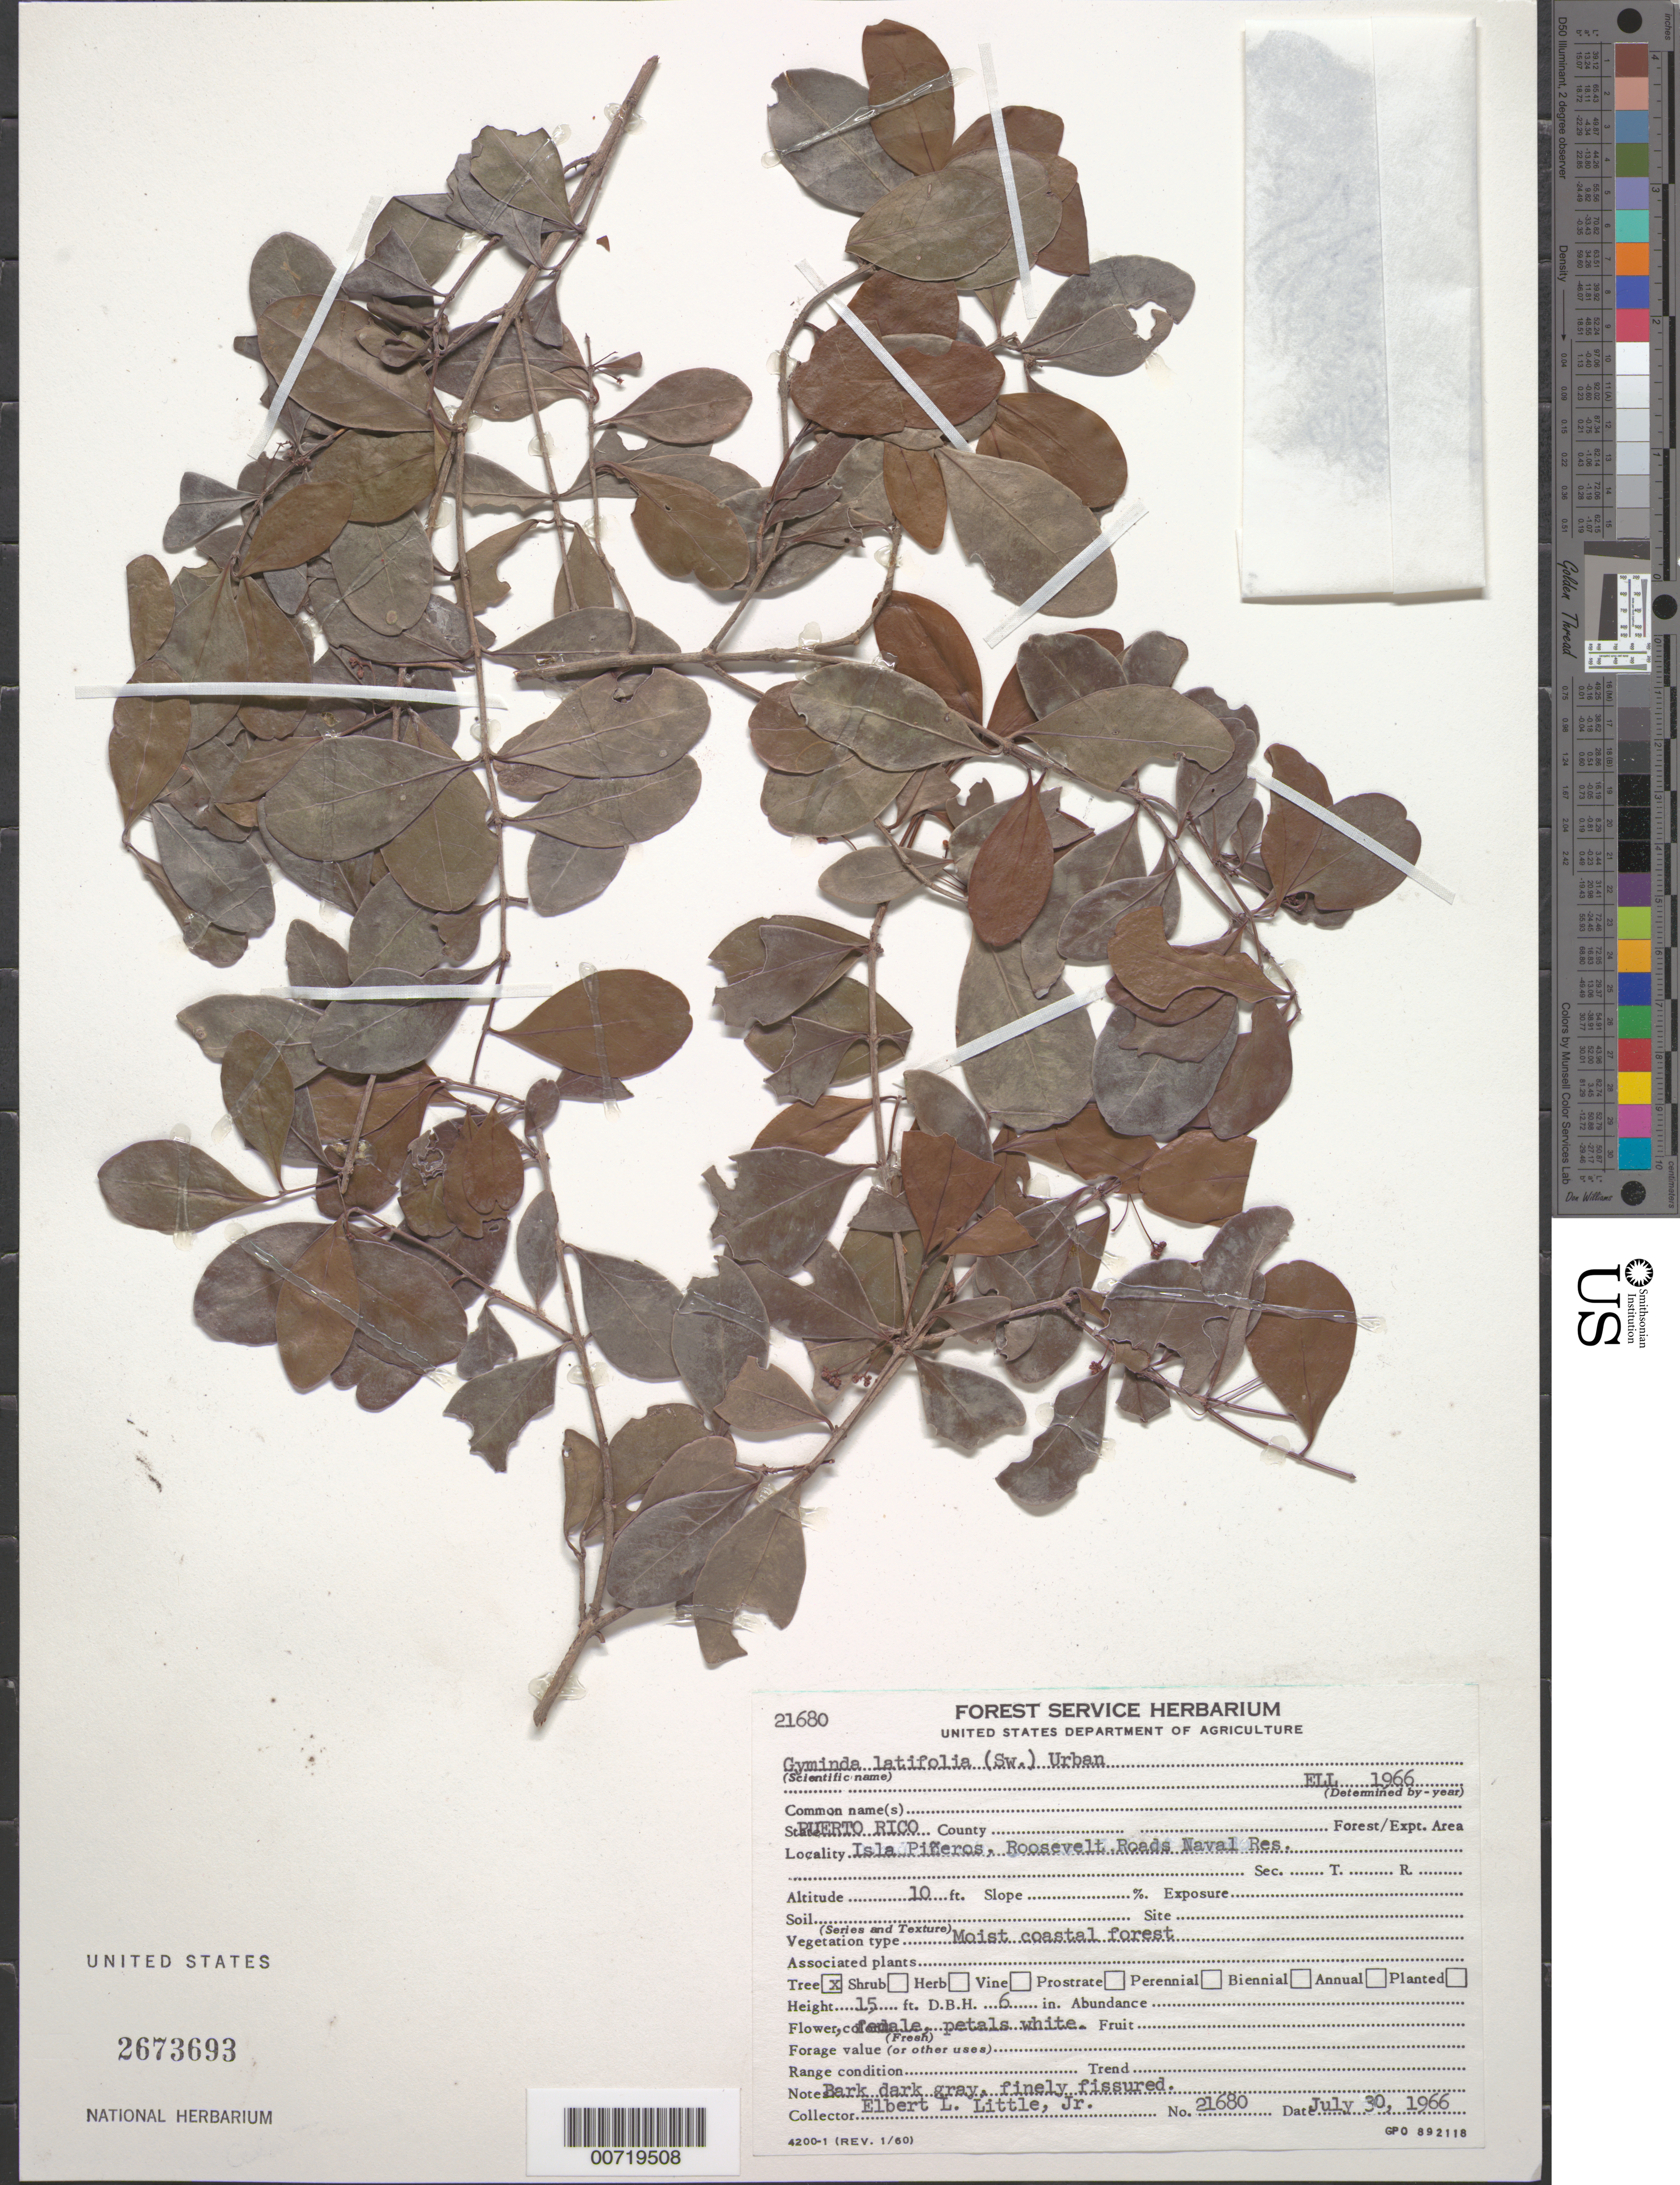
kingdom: Plantae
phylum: Tracheophyta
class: Magnoliopsida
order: Celastrales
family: Celastraceae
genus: Gyminda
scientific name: Gyminda latifolia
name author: (Sw.) Urb.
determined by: Little, Elbert L., Jr., (FSSR), United States Department of Agriculture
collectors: E. L. Little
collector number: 21680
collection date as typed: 30 Jul 1966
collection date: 1966-07-30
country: Puerto Rico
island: Piñeros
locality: Isla Pineros, Roosevelt Roads Naval Res.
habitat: Moist coastal forest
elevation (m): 3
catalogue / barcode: US 2673693